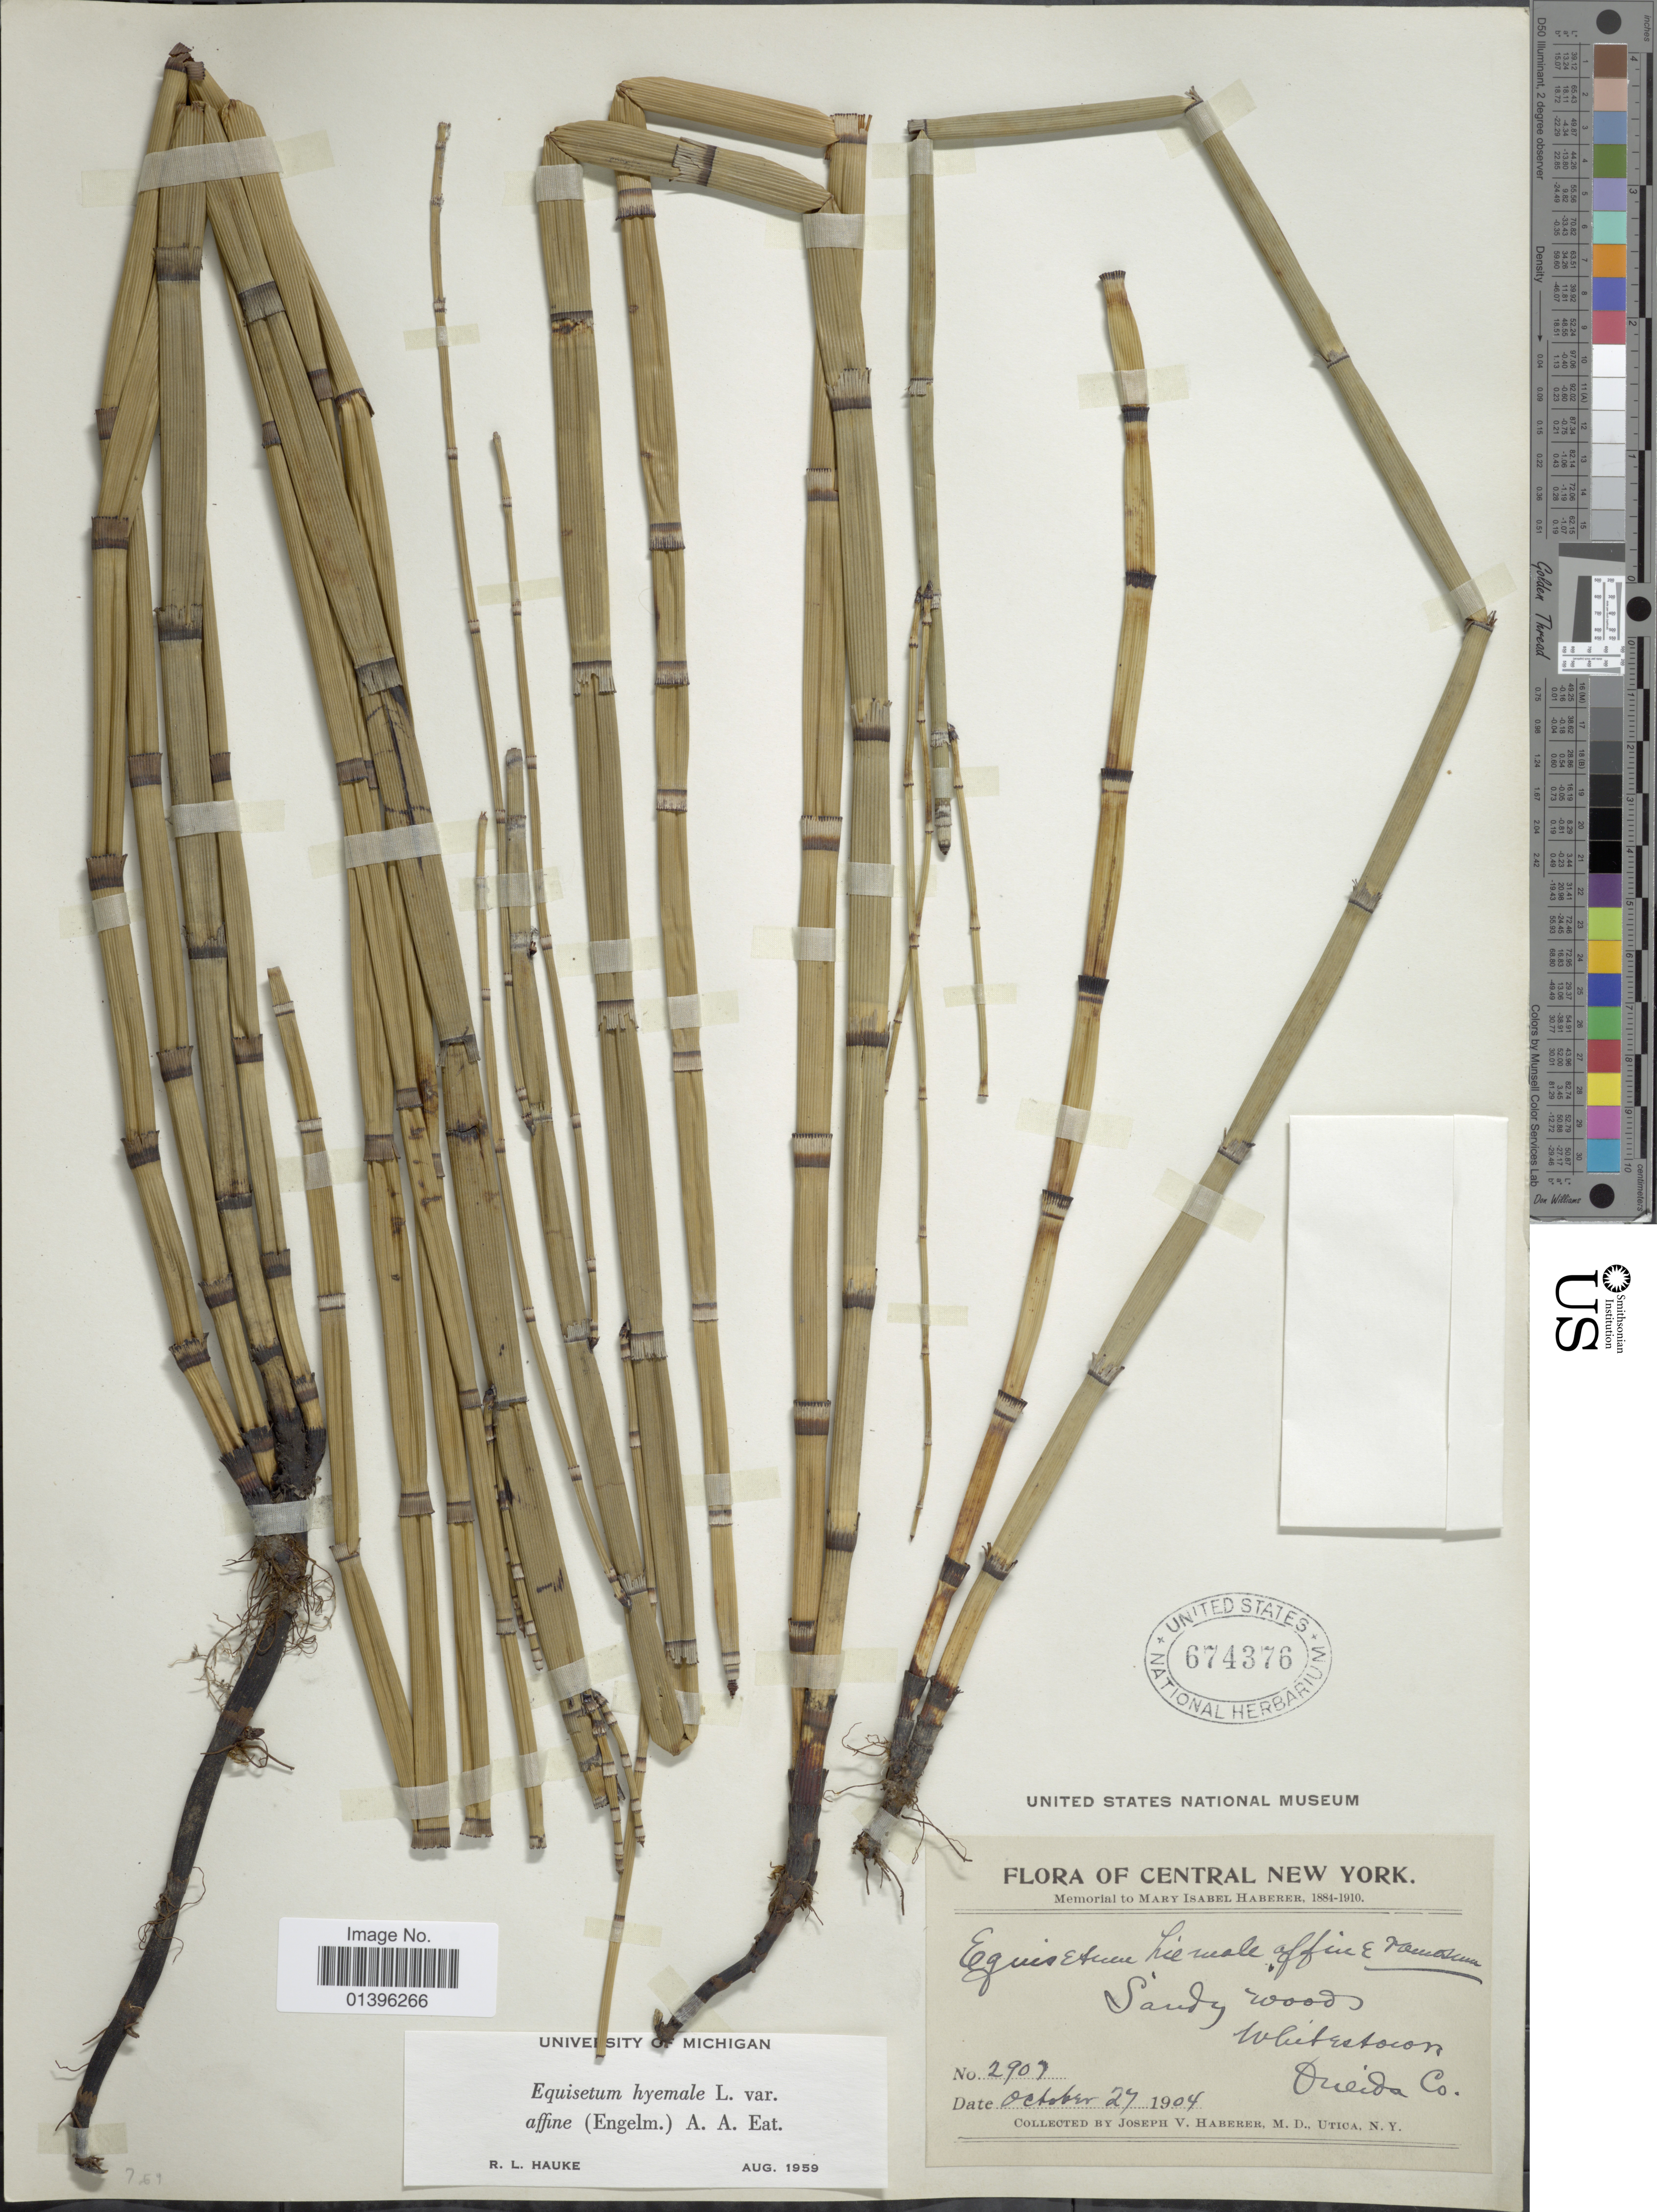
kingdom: Plantae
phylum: Tracheophyta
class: Polypodiopsida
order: Equisetales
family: Equisetaceae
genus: Equisetum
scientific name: Equisetum hyemale var. affine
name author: (Engelm.) A.A. Eaton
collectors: J. V. Haberer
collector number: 2907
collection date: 1904-10-27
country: United States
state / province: New York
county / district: Oneida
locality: Central New York. Sandy woods, Whitestown, Oneida Co.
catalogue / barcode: US 674376